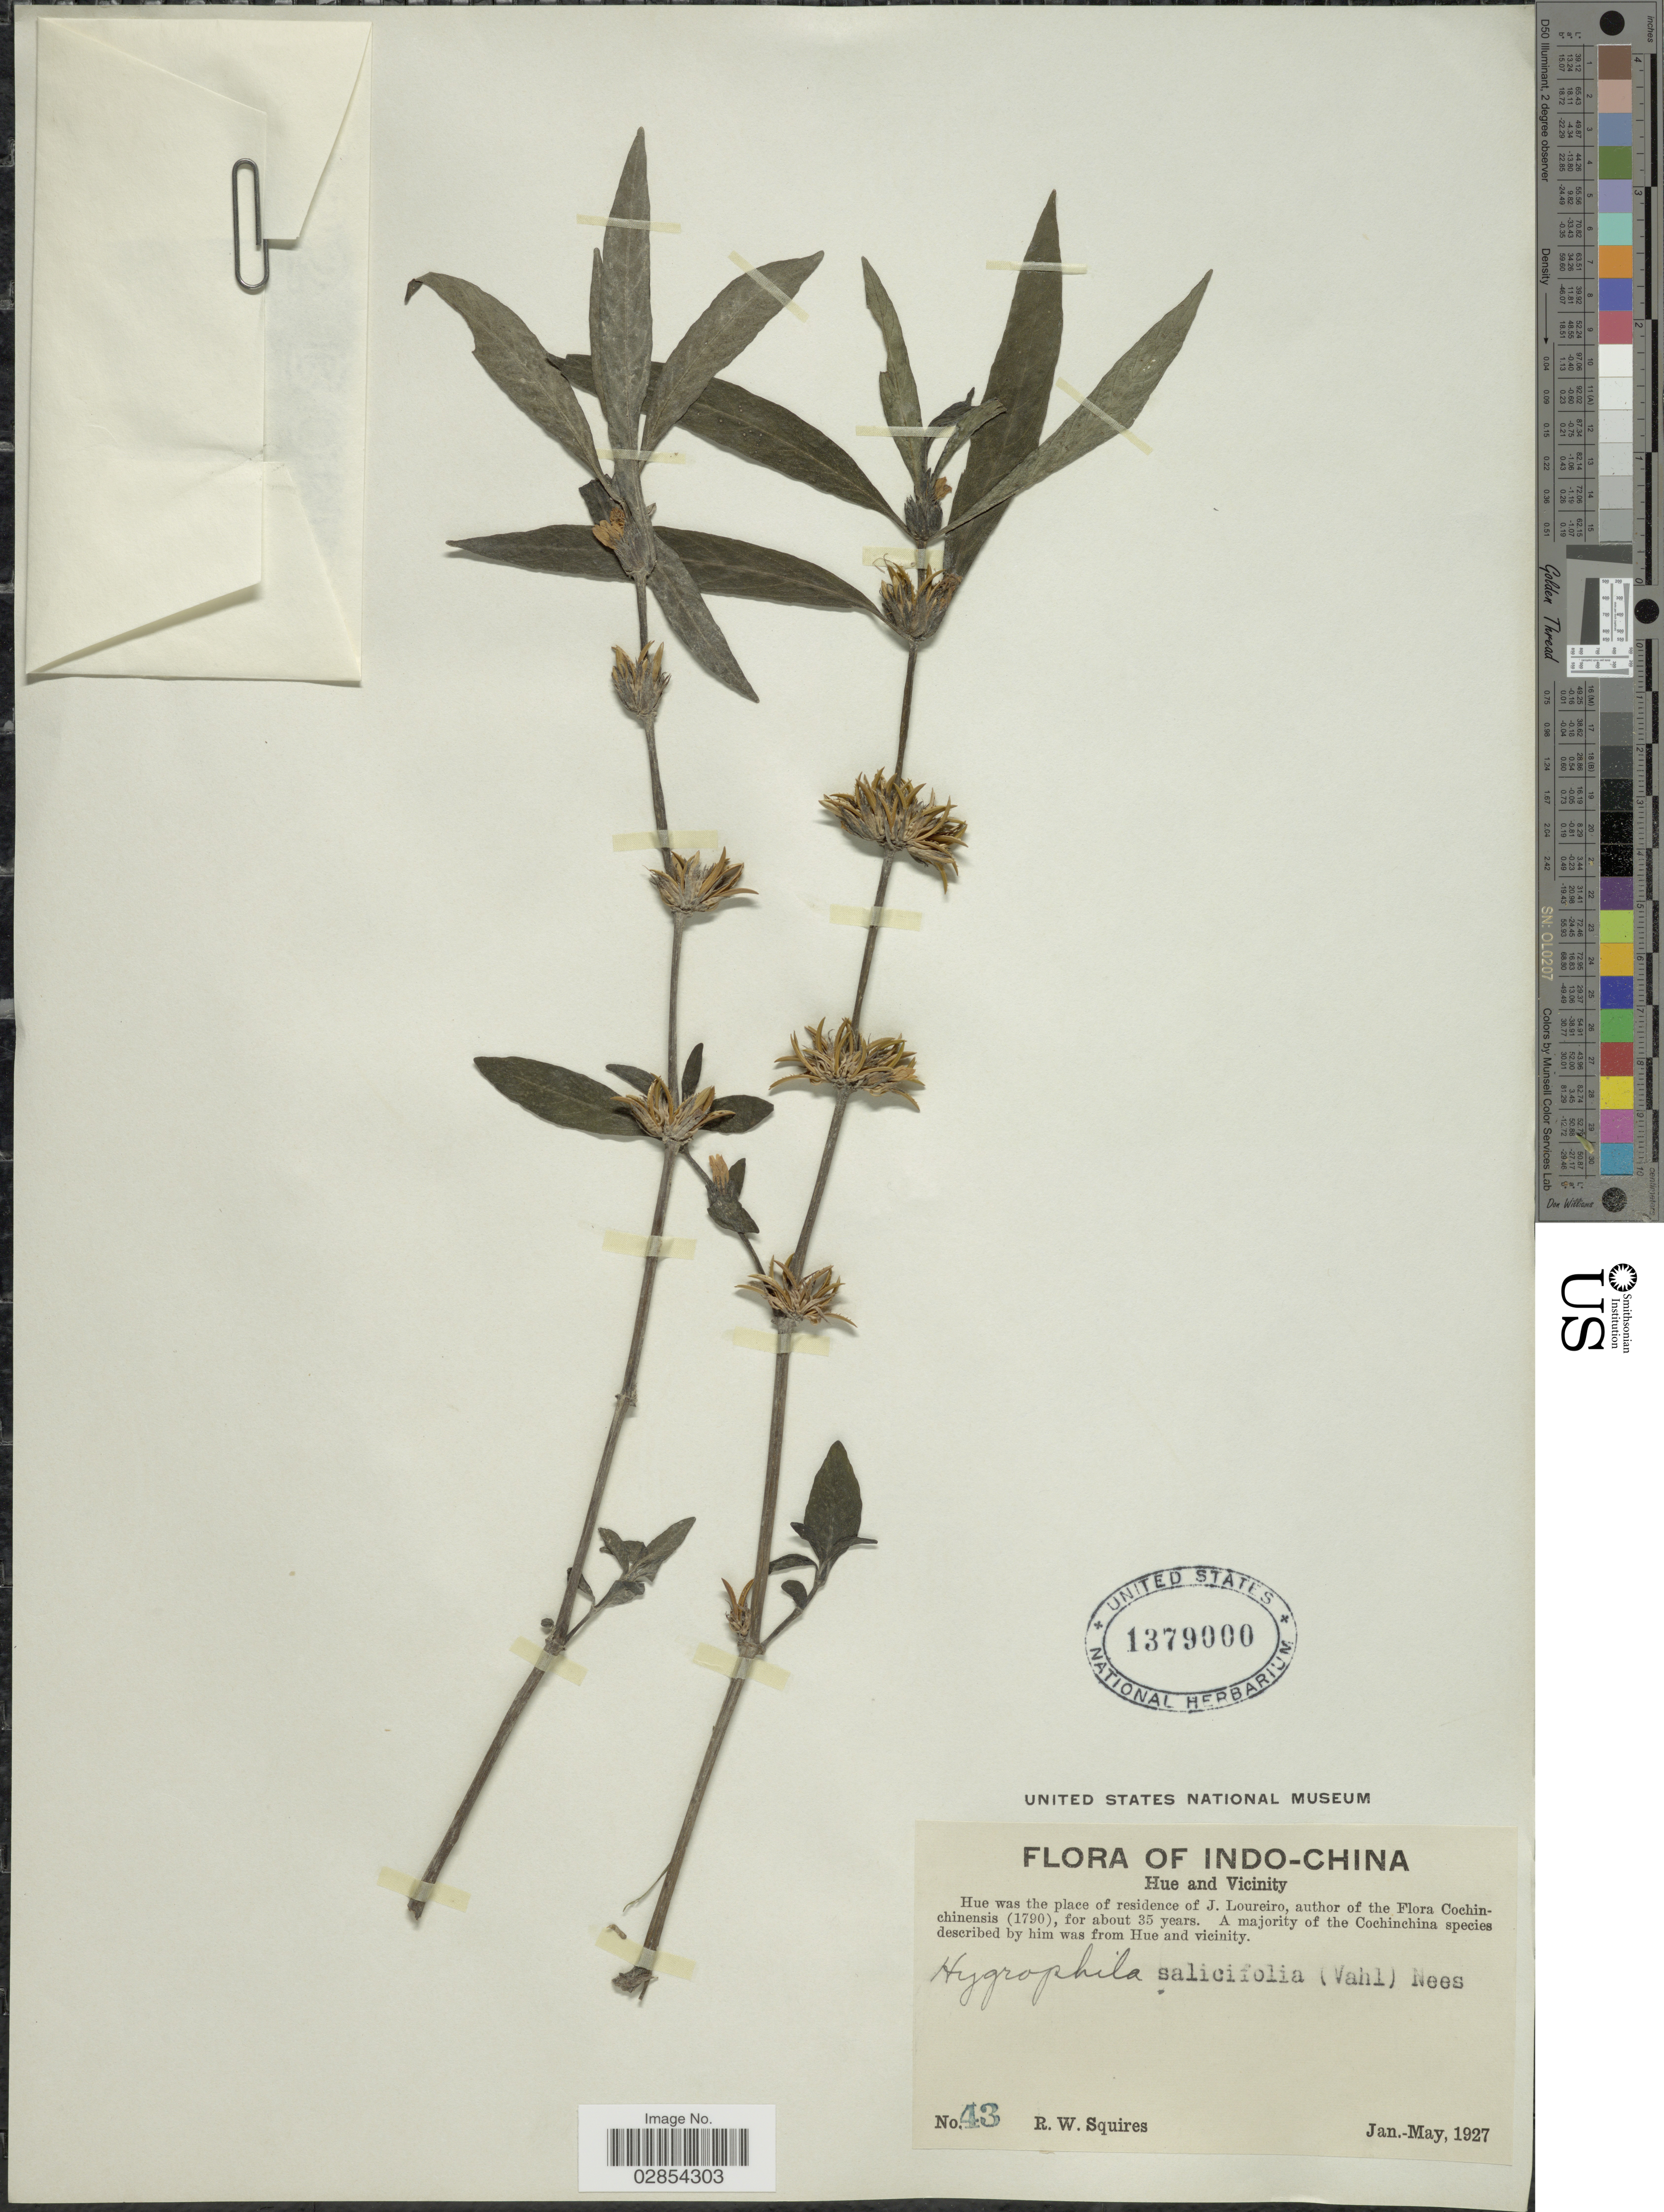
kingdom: Plantae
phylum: Tracheophyta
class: Magnoliopsida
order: Lamiales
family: Acanthaceae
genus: Hygrophila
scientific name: Hygrophila angustifolia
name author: R. Br.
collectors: R. Squires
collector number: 43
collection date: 1927-01/1927-05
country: Vietnam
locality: Indo-China. Hue and Vicinity.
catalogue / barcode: US 1379000